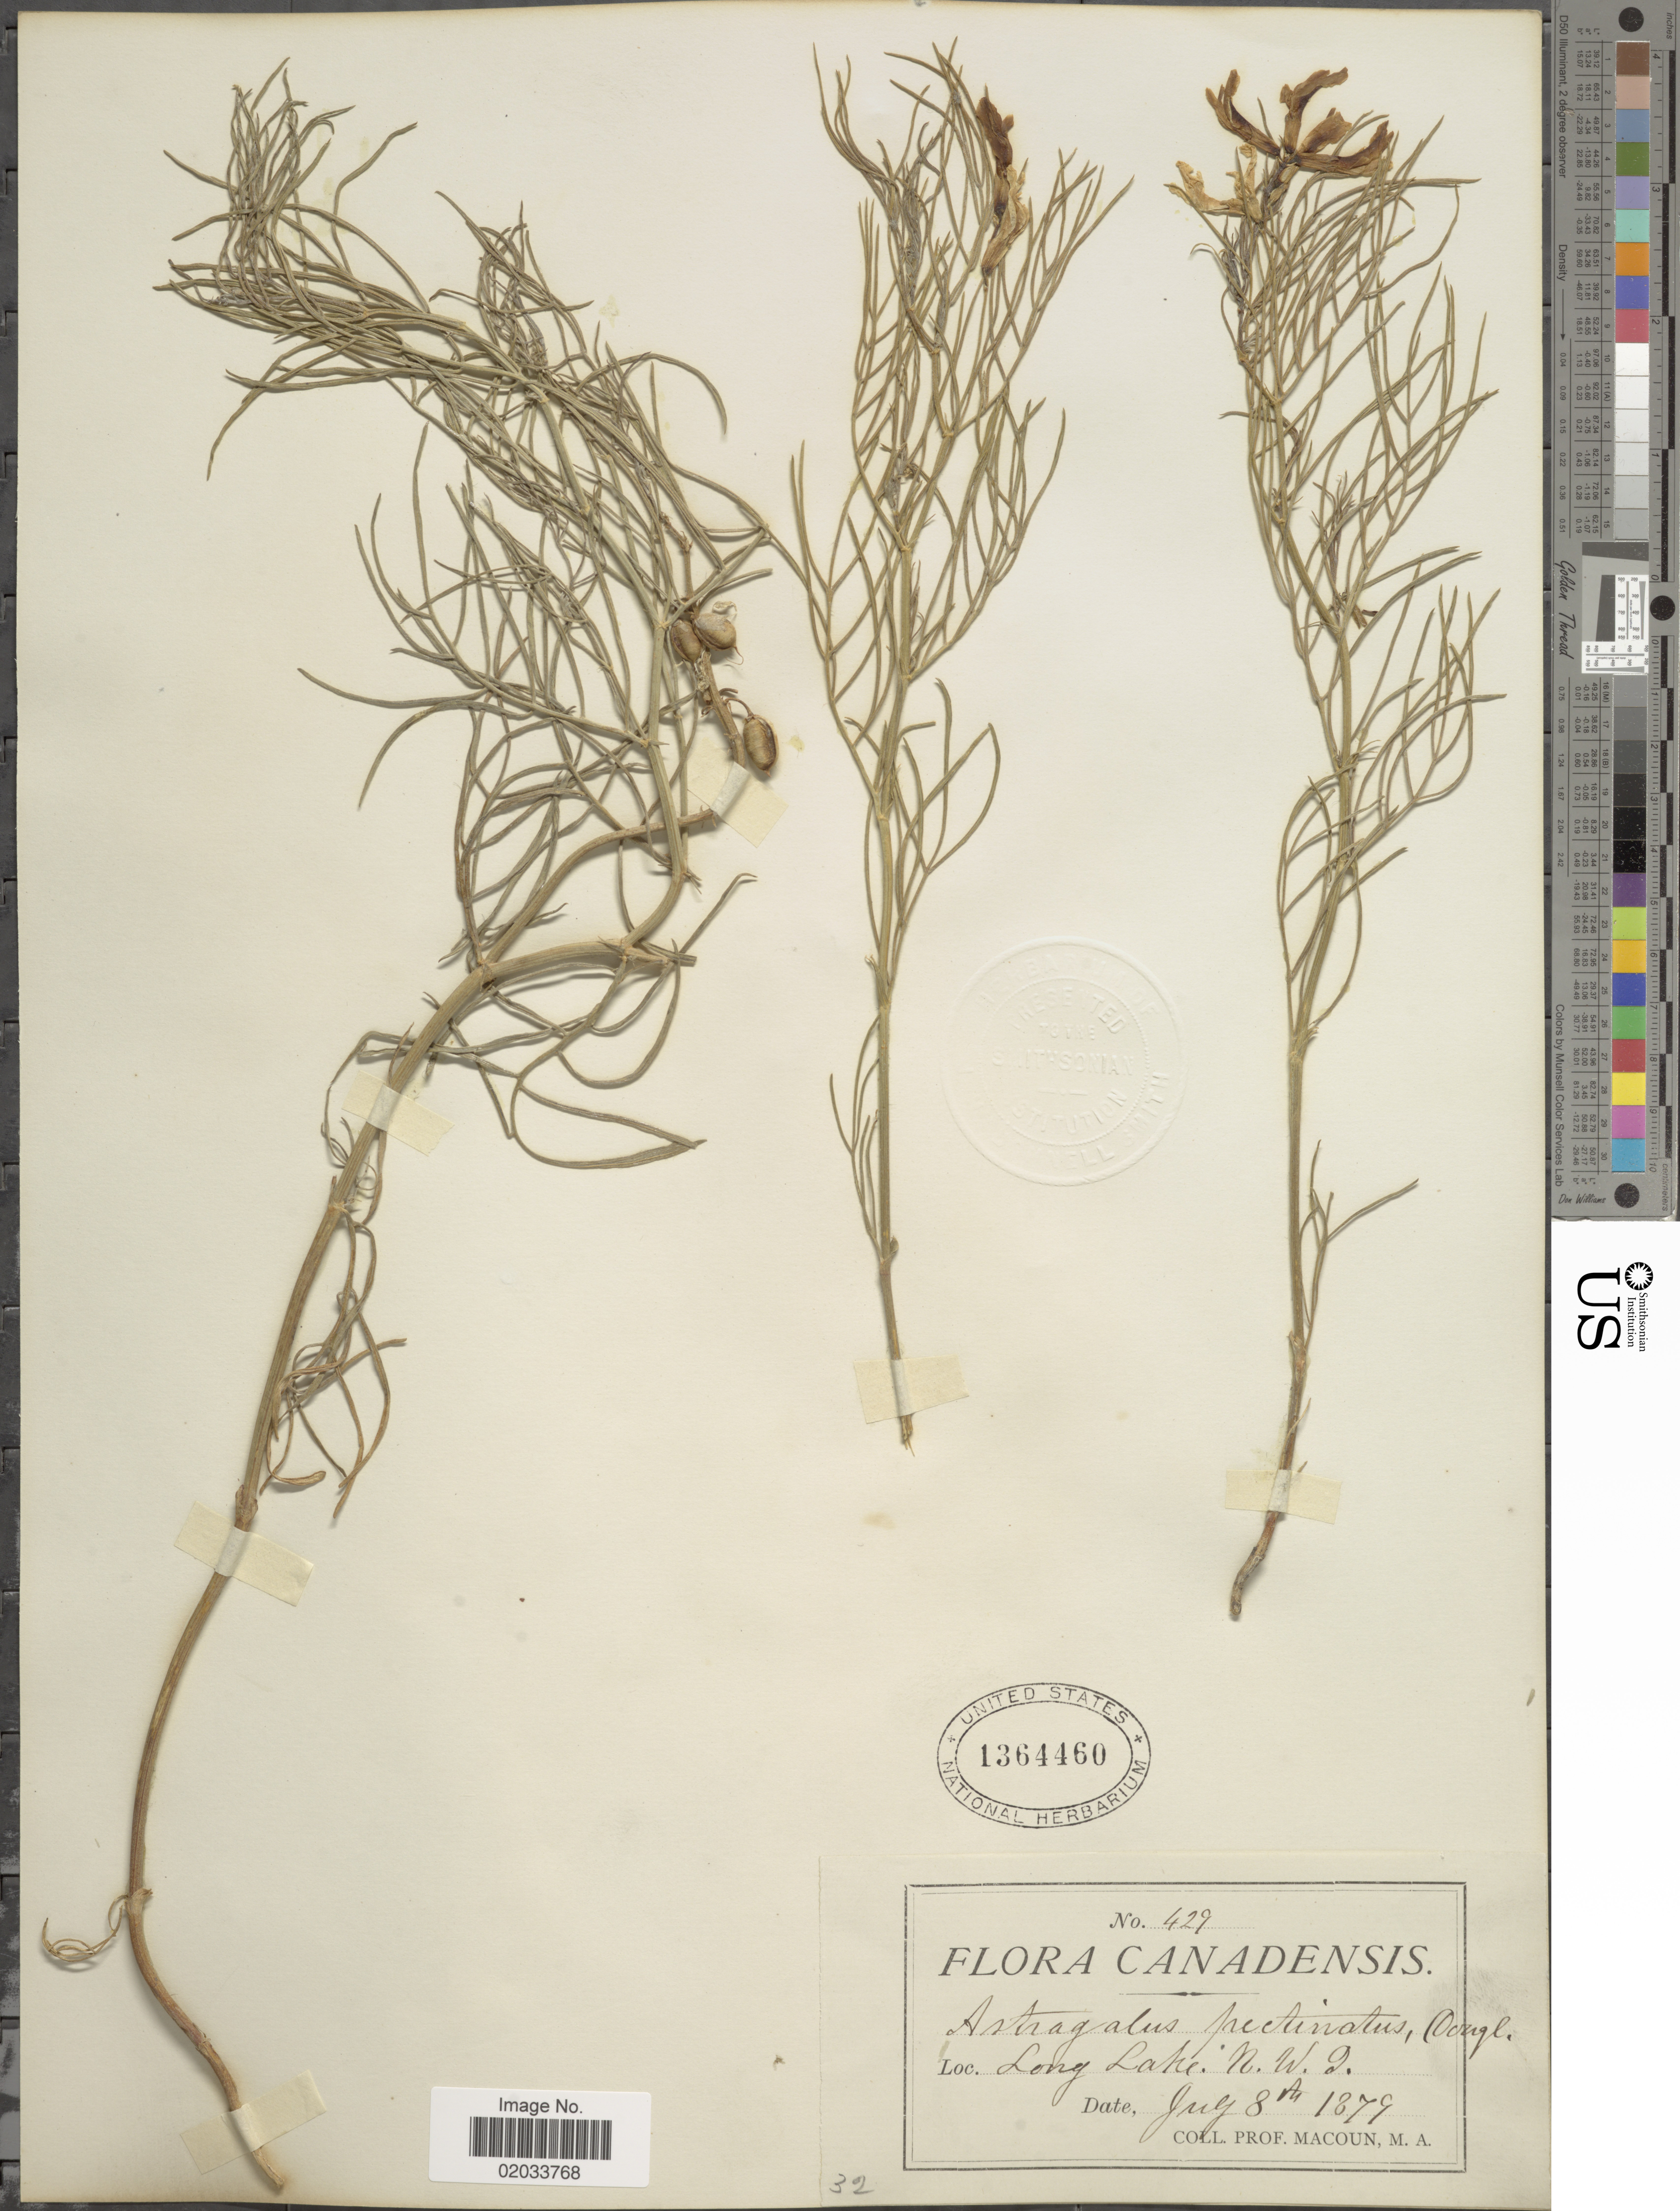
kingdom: Plantae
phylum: Tracheophyta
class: Magnoliopsida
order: Fabales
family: Fabaceae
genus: Astragalus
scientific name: Astragalus pectinatus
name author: (Hook.) G. Don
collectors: -- Macoun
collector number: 429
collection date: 1879-07-08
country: Canada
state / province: Northwest Territories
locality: Long Lake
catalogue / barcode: US 1364460